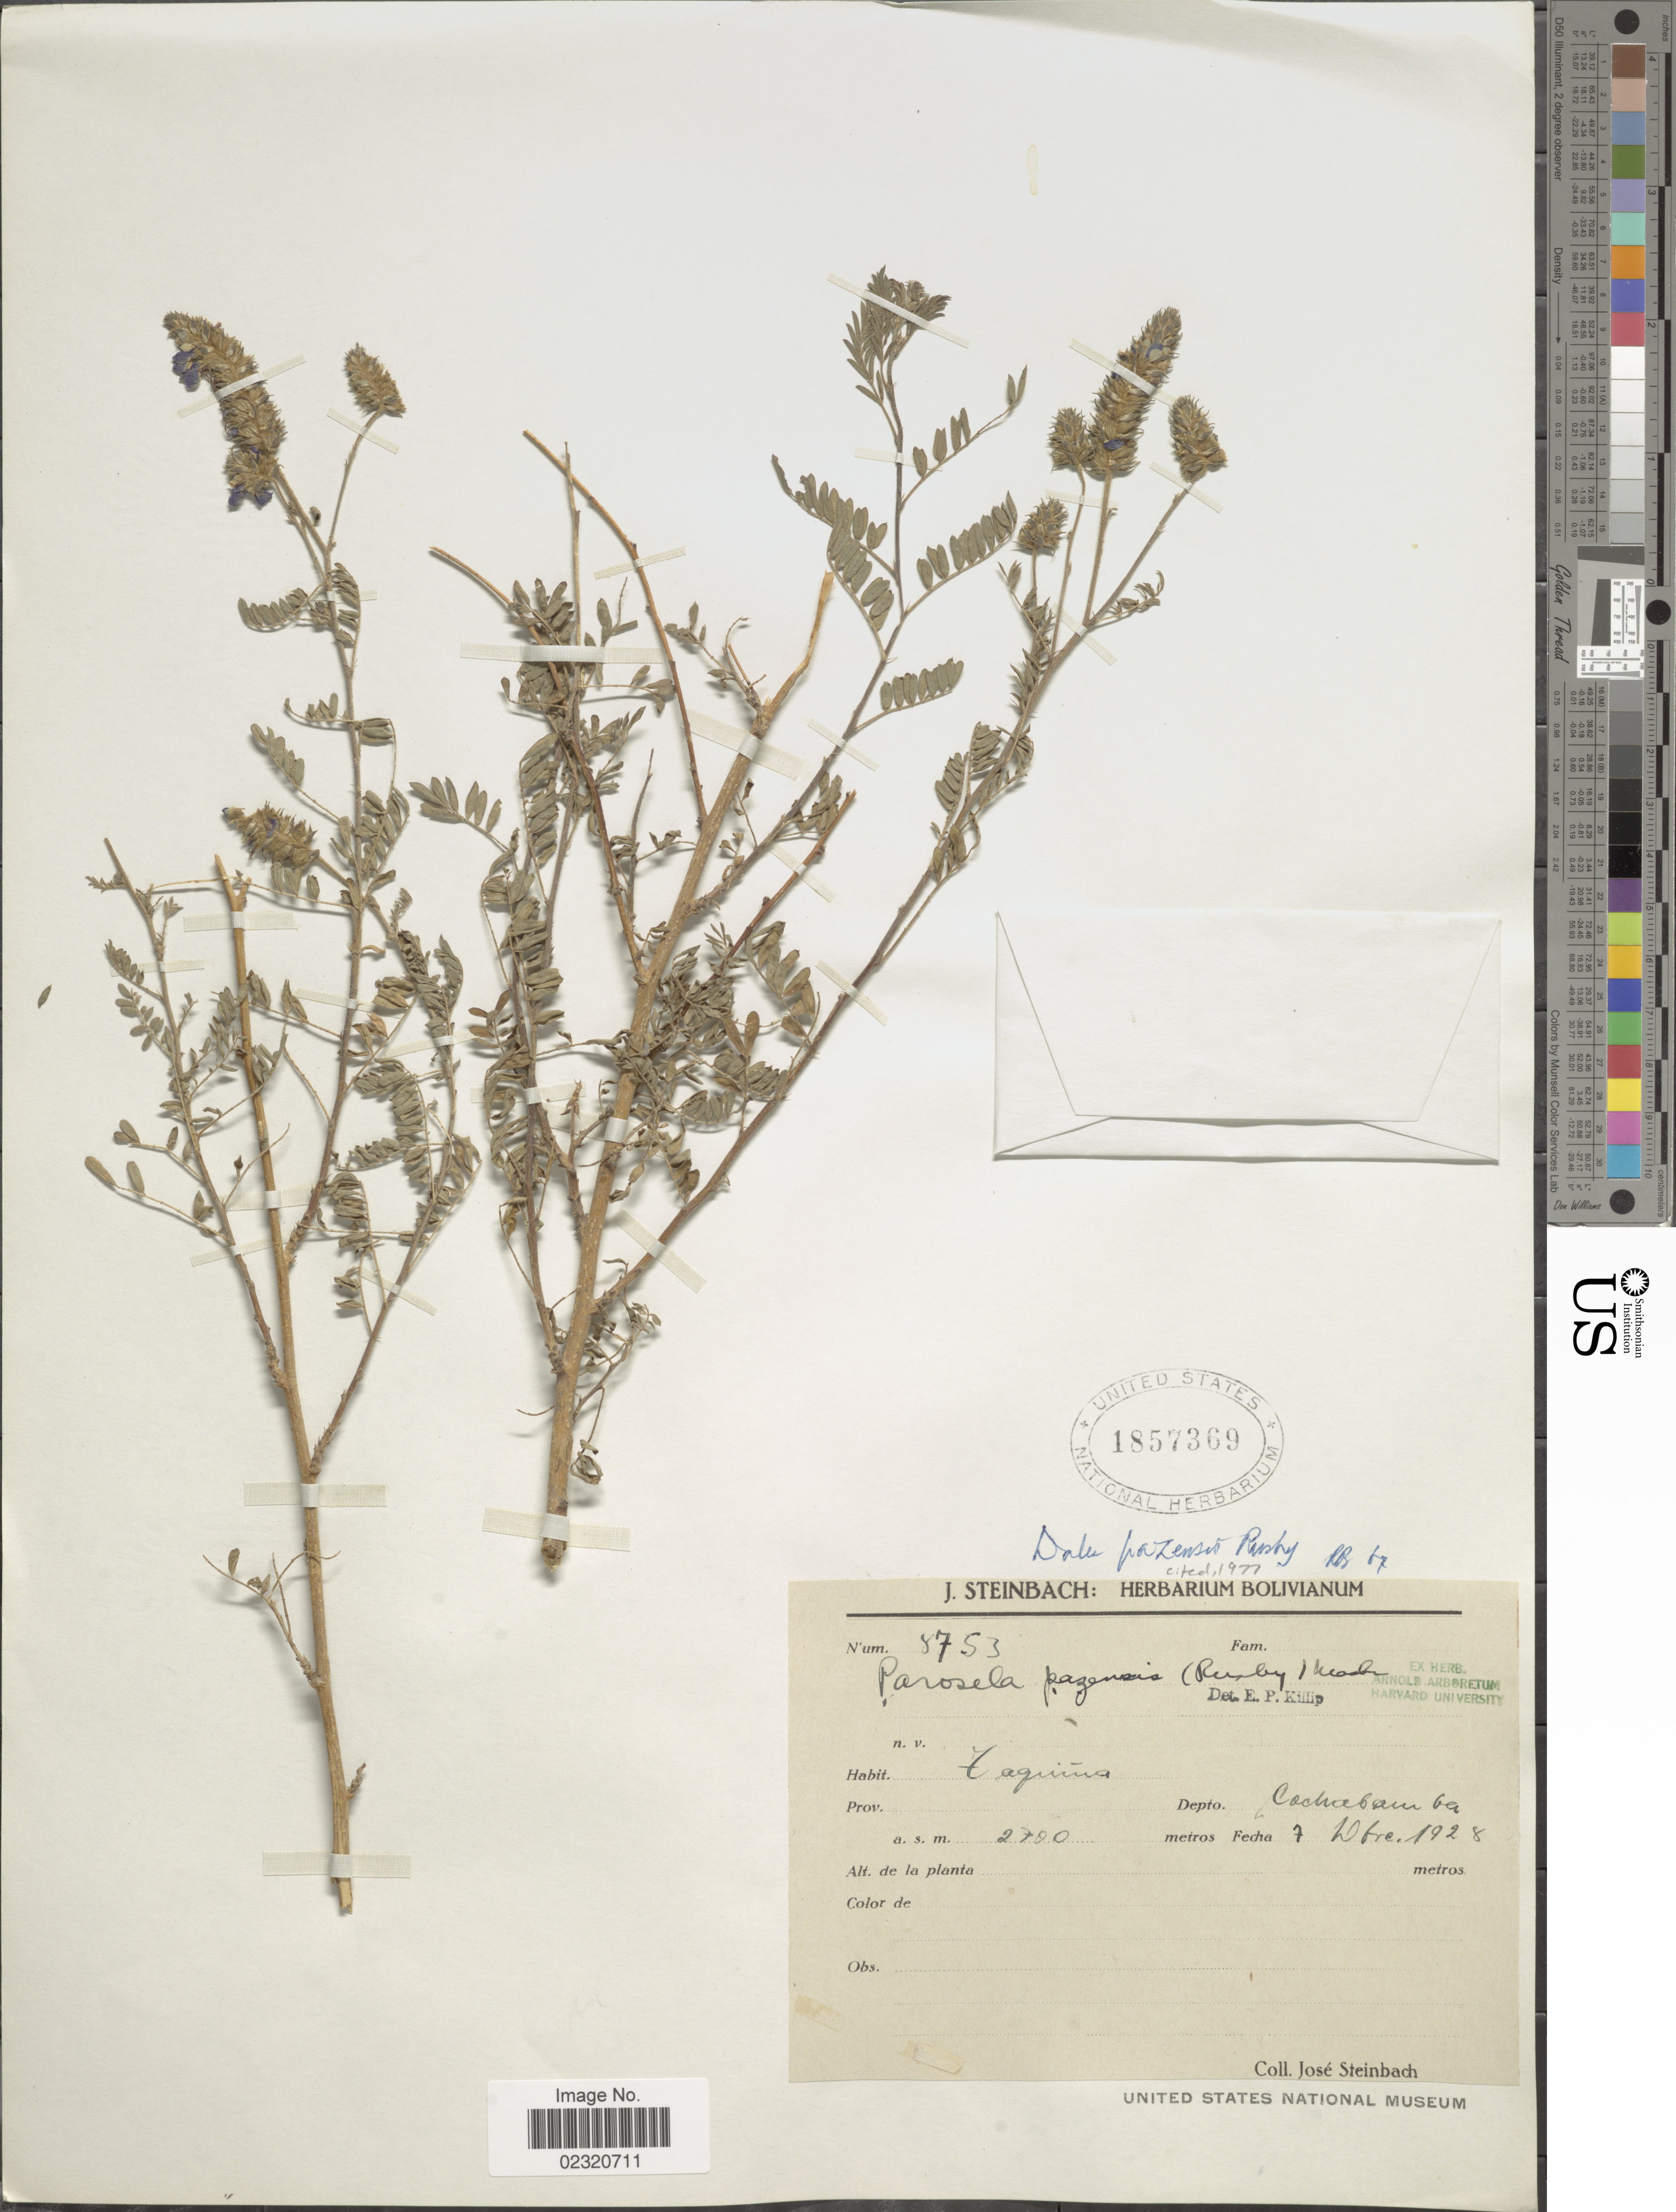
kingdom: Plantae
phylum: Tracheophyta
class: Magnoliopsida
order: Fabales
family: Fabaceae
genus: Dalea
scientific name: Dalea pazensis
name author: Rusby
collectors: J. Steinbach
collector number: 8753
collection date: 1928-12-07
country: Bolivia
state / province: Cochabamba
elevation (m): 2700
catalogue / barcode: US 1857369